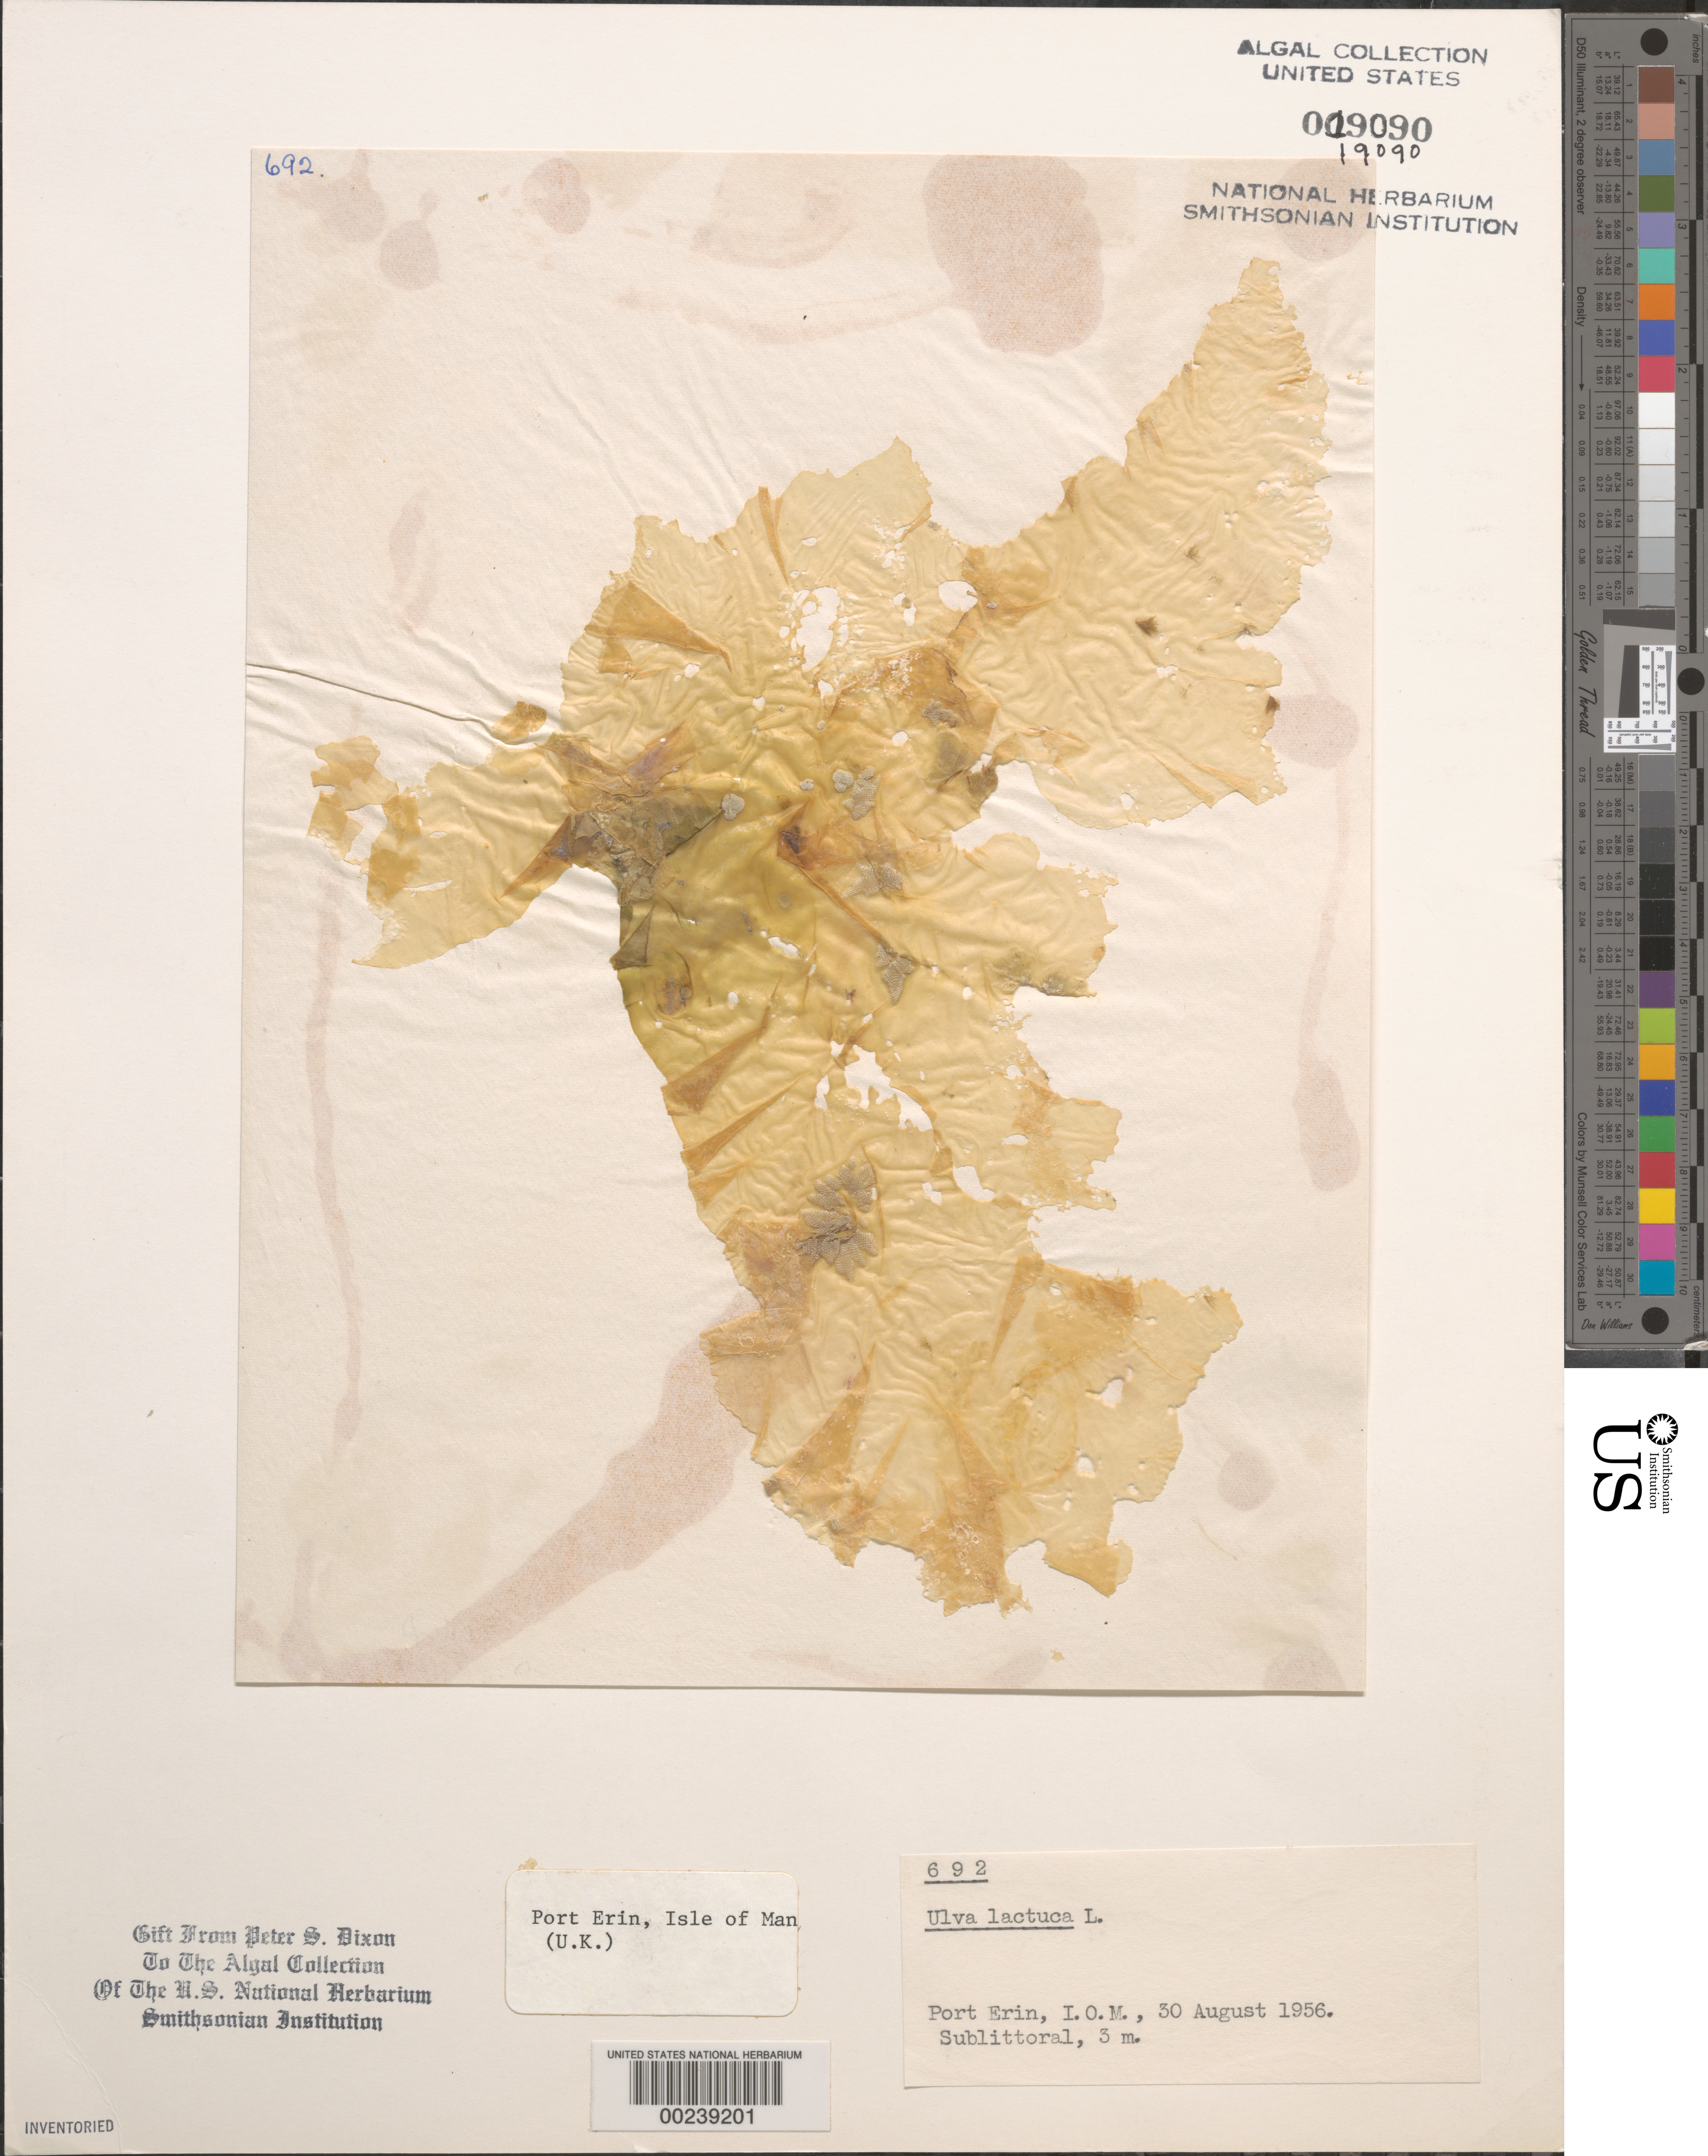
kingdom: Plantae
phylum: Chlorophyta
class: Ulvophyceae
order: Ulvales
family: Ulvaceae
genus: Ulva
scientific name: Ulva lactuca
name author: L.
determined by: Dixon, P. S.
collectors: P. S. Dixon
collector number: PSD 692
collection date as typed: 30 Aug 1956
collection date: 1956-08-30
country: United Kingdom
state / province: England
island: Isle of Man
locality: Port Erin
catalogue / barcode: US 19090